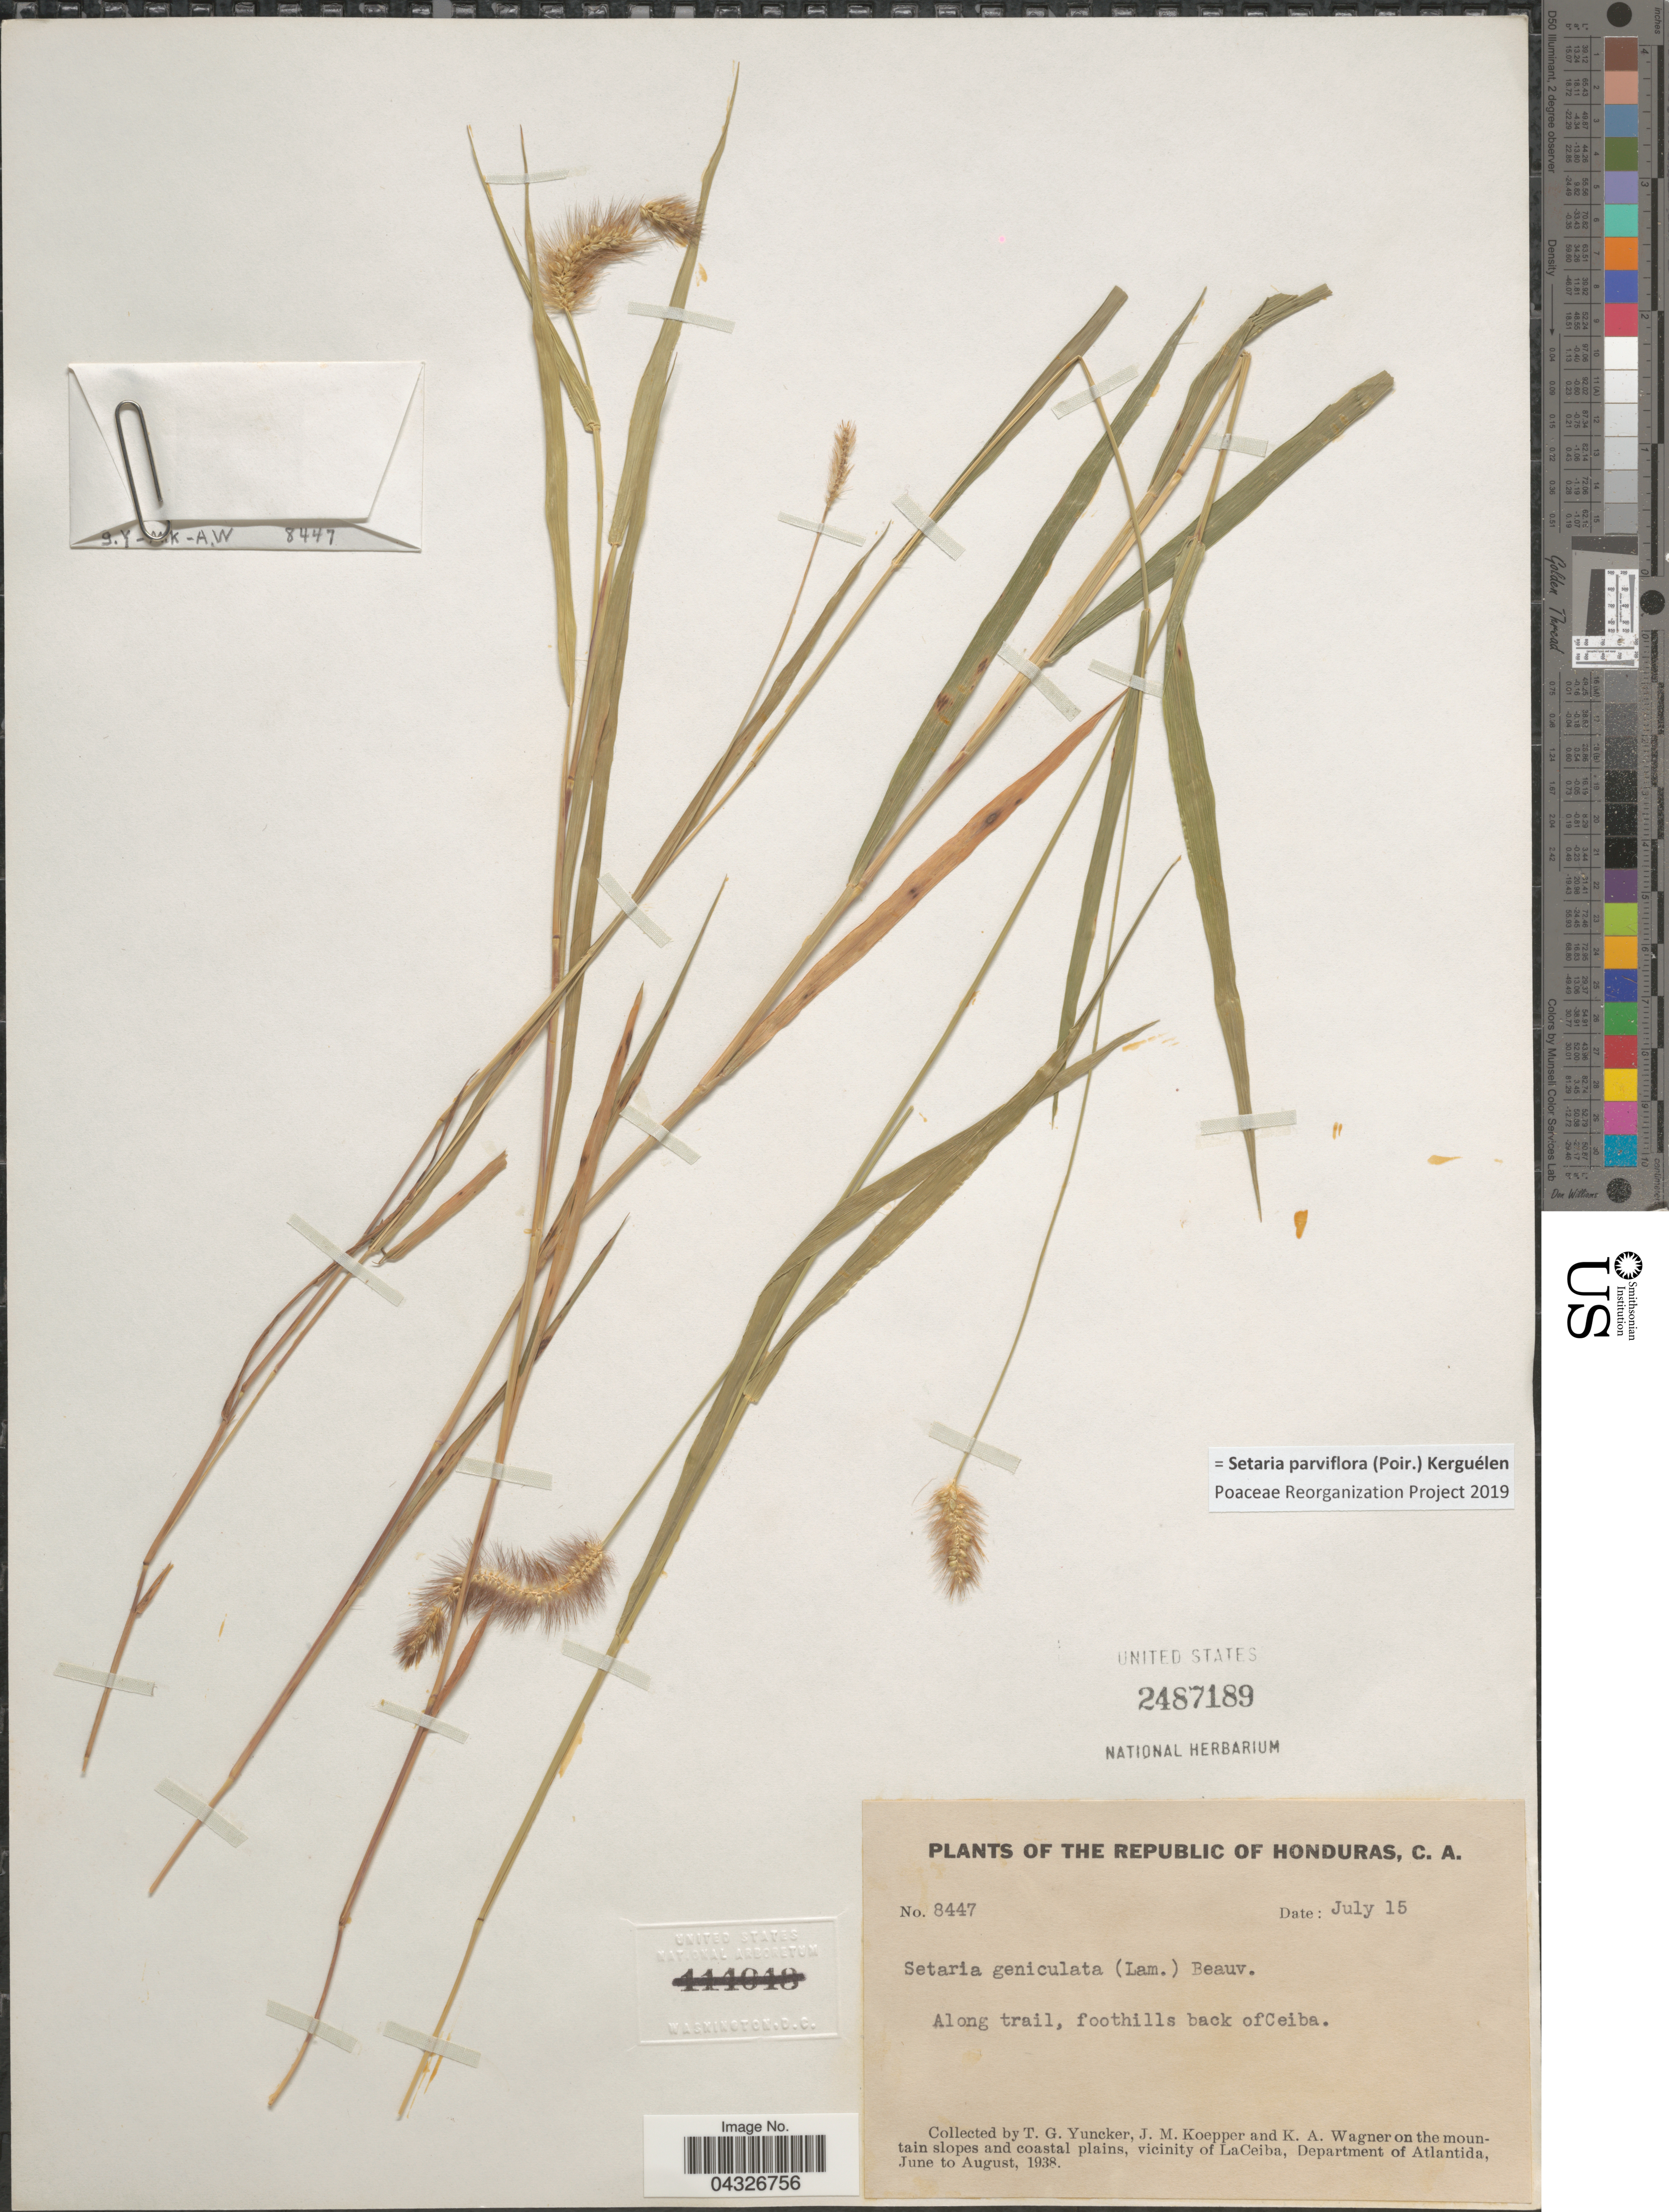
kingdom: Plantae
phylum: Tracheophyta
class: Liliopsida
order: Poales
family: Poaceae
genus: Setaria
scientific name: Setaria parviflora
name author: (Poir.) Kerguélen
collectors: T. G. Yuncker, J. M. Koepper & K. A. Wagner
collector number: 8447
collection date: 1938-07-15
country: Honduras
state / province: Atlantida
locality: The Republic of Honduras. Along trail, foothills back of Ceiba. On the mountain slopes and coastal plains, vicinity of La Ceiba, Department of Atlantida.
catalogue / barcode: US 2487189